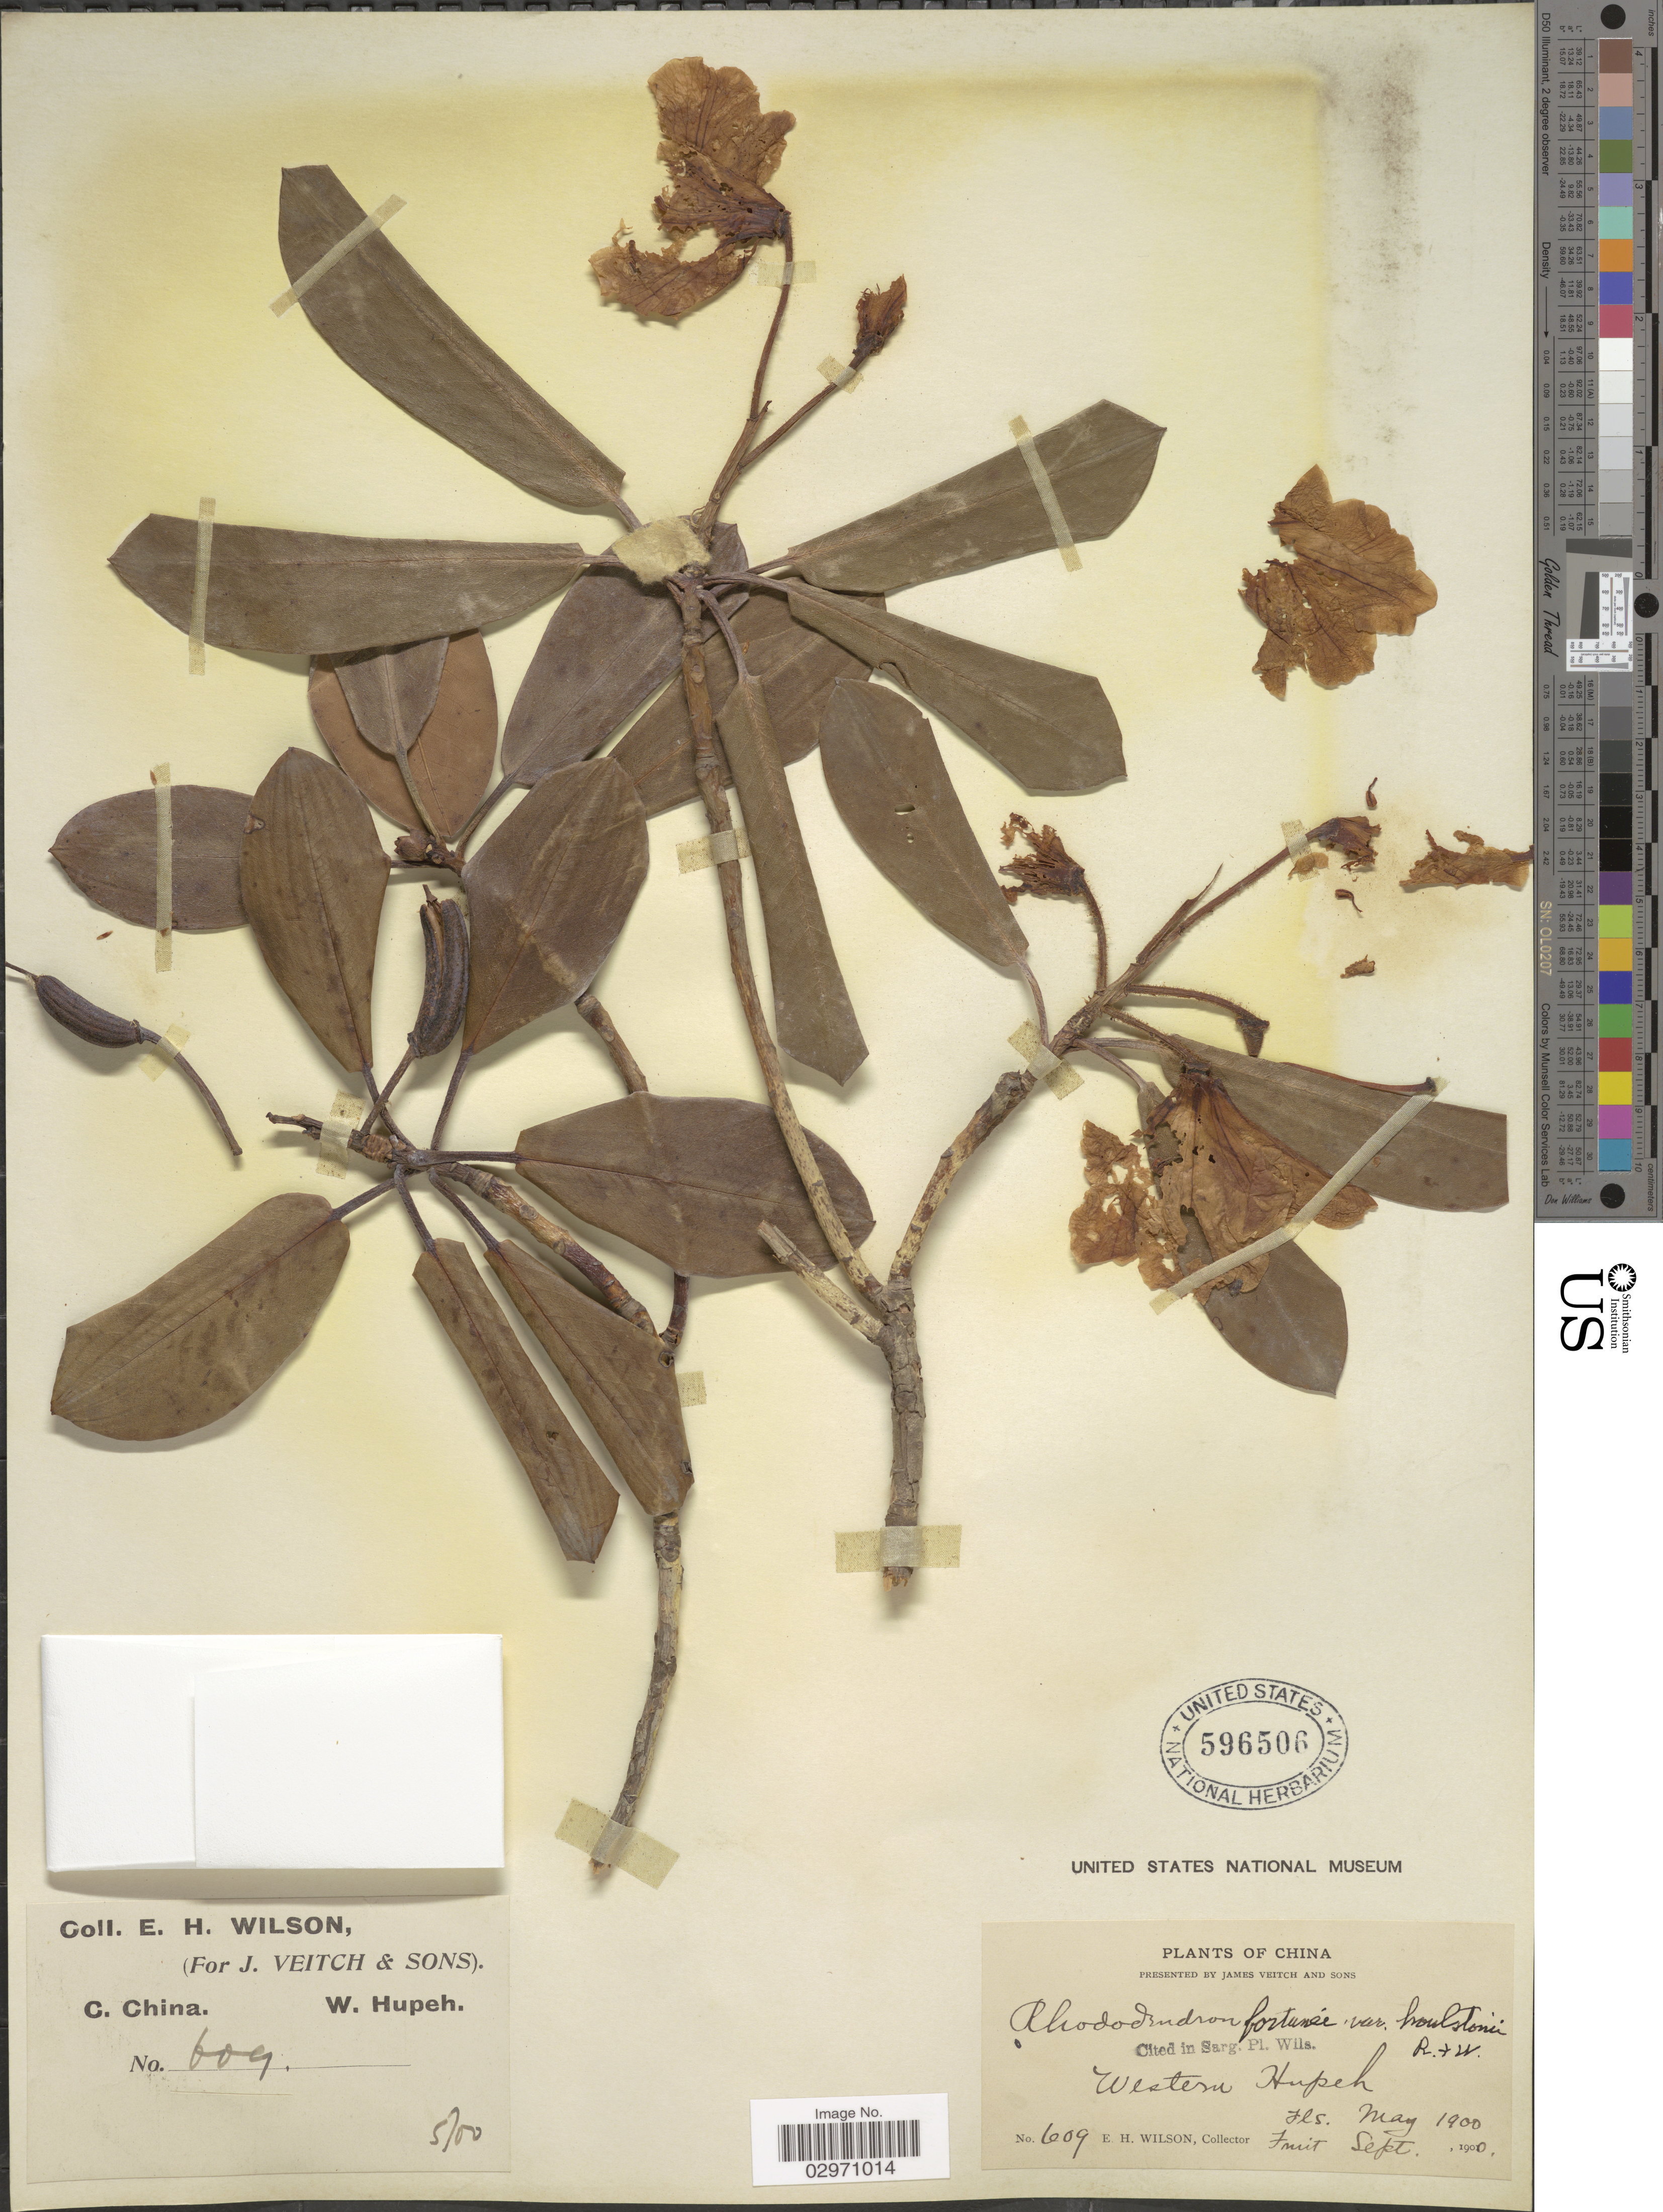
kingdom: Plantae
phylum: Tracheophyta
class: Magnoliopsida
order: Ericales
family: Ericaceae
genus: Rhododendron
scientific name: Rhododendron fortunei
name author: Lindl.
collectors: E. Wilson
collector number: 609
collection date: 1900-05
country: China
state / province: Hubei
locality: C. China. Western Hupeh.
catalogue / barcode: US 596506